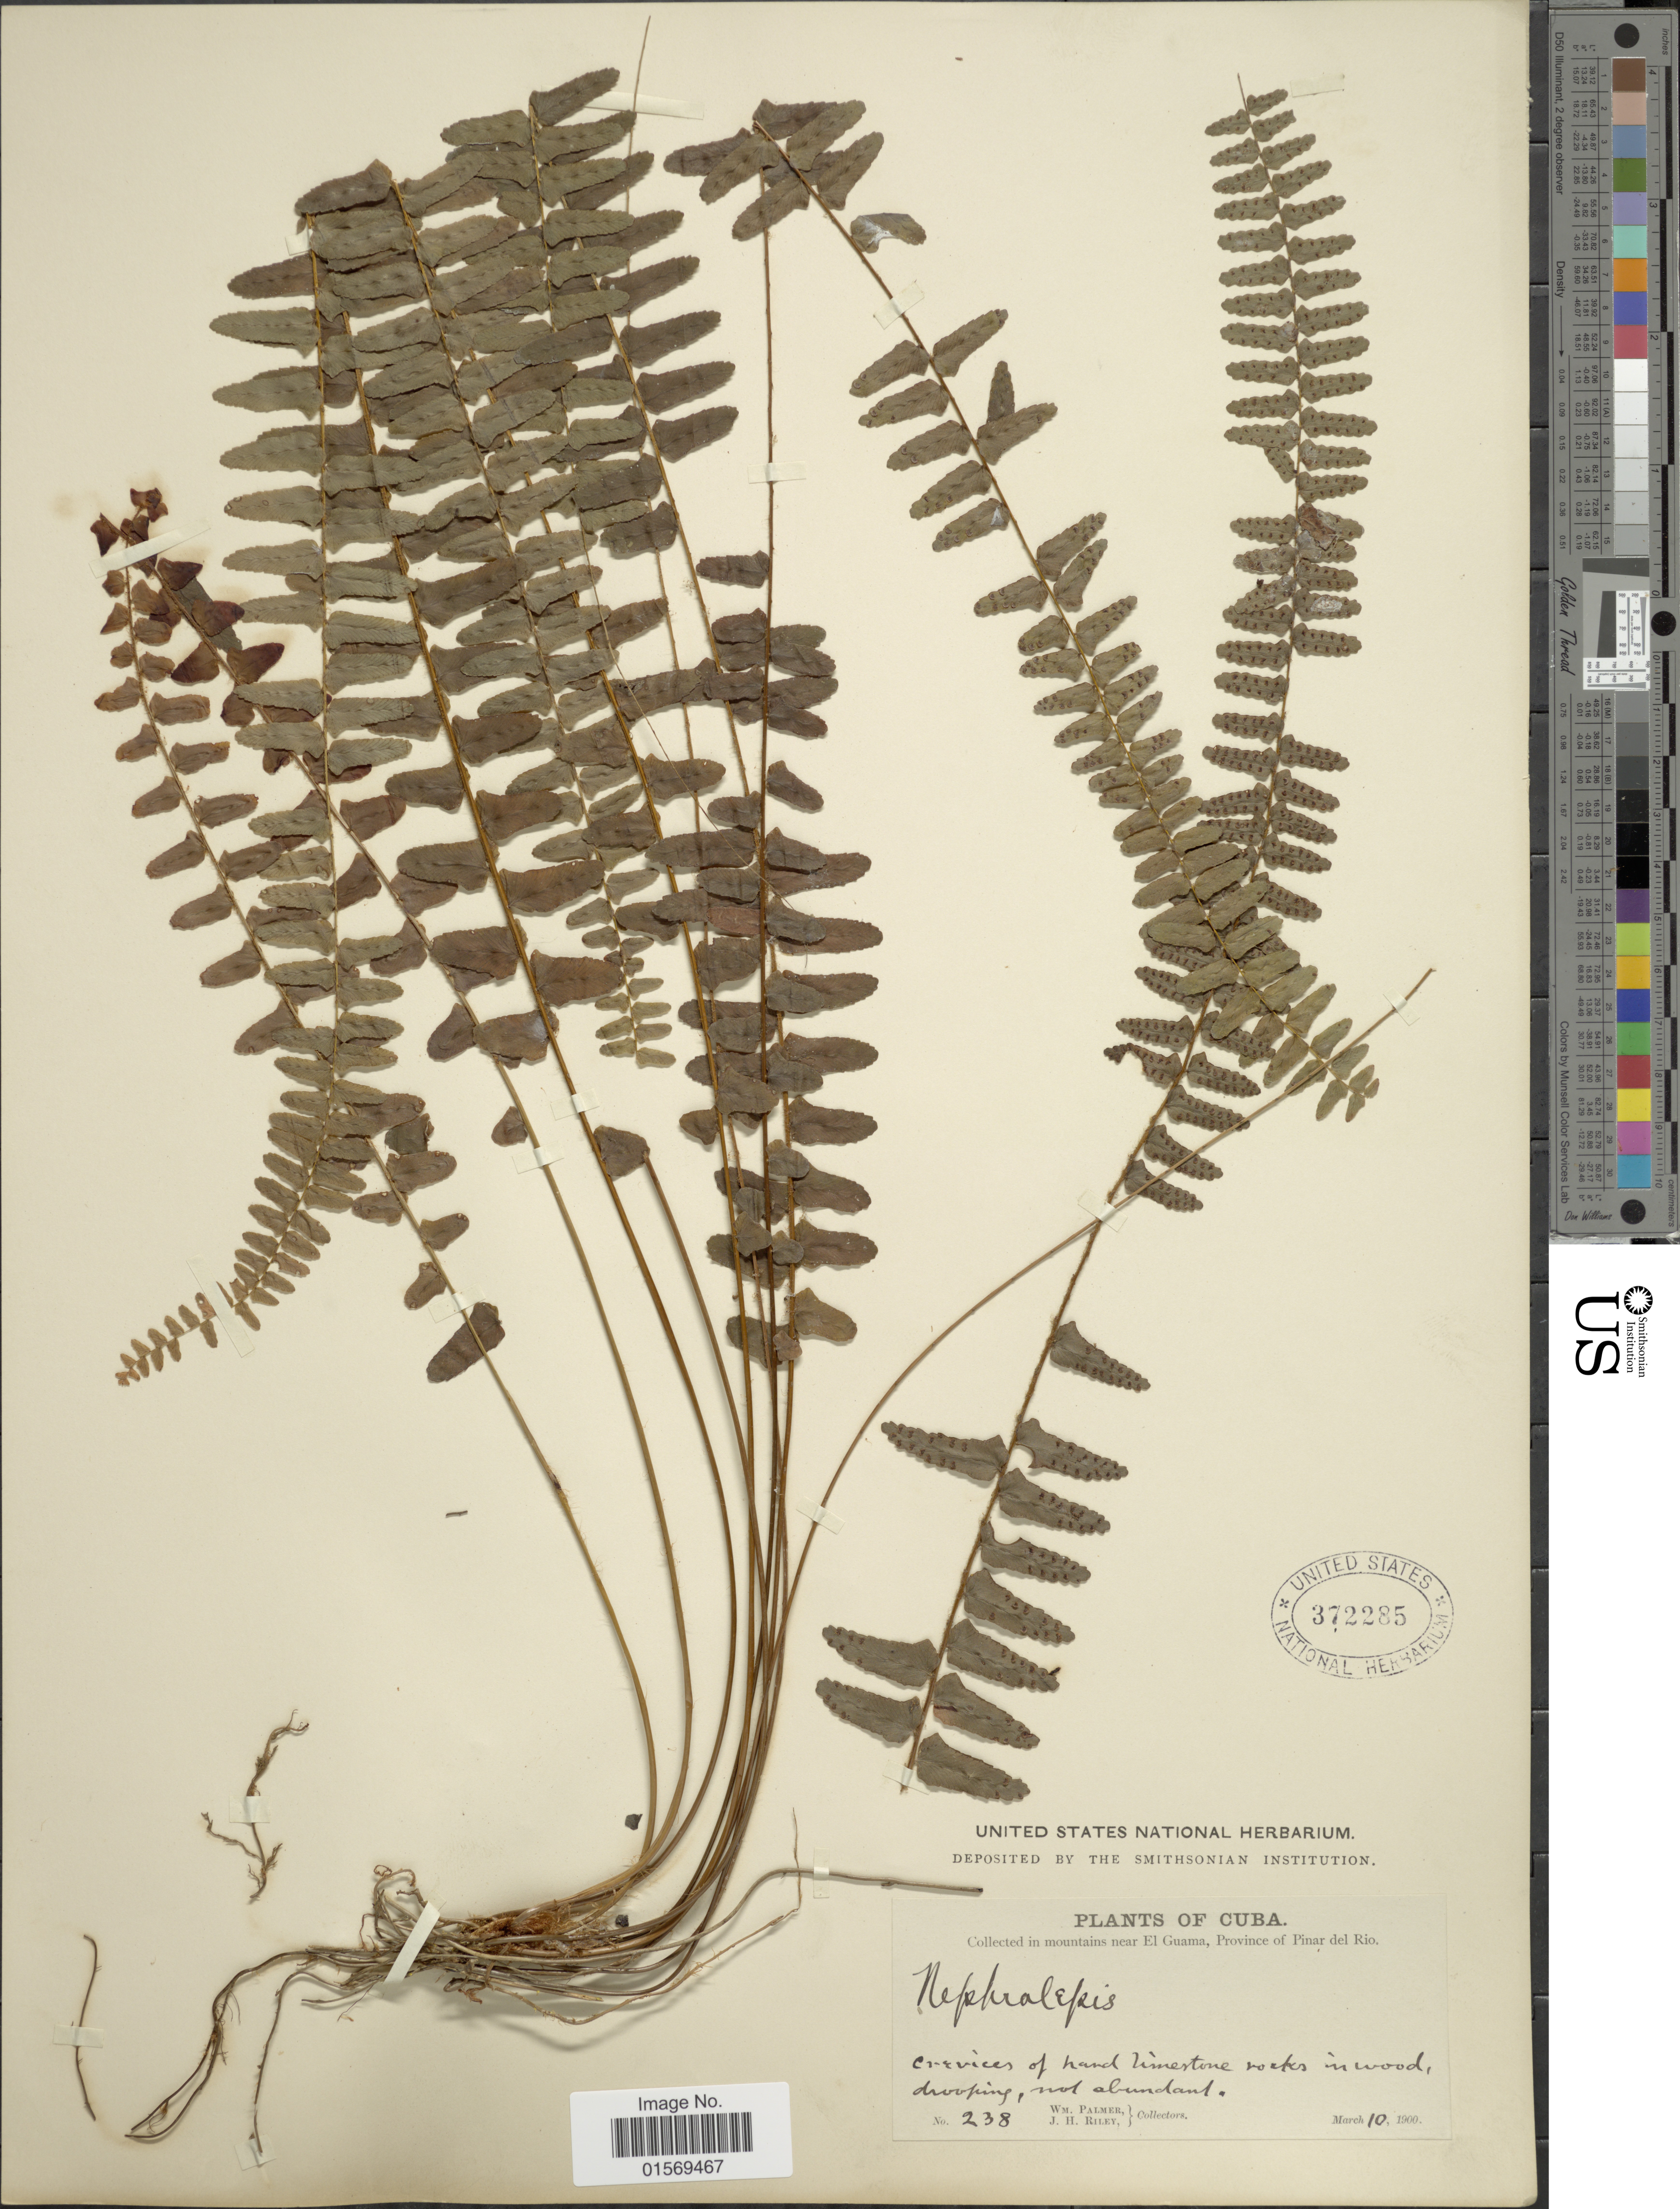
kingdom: Plantae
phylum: Tracheophyta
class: Polypodiopsida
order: Polypodiales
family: Nephrolepidaceae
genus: Nephrolepis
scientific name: Nephrolepis pectinata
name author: (Willd.) Schott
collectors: W. Palmer & J. H. Riley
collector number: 238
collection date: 1900-03-10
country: Cuba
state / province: Pinar del Río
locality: Cuba, mountains near El Gauma, Province of Pinas del Rio.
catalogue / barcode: US 372285